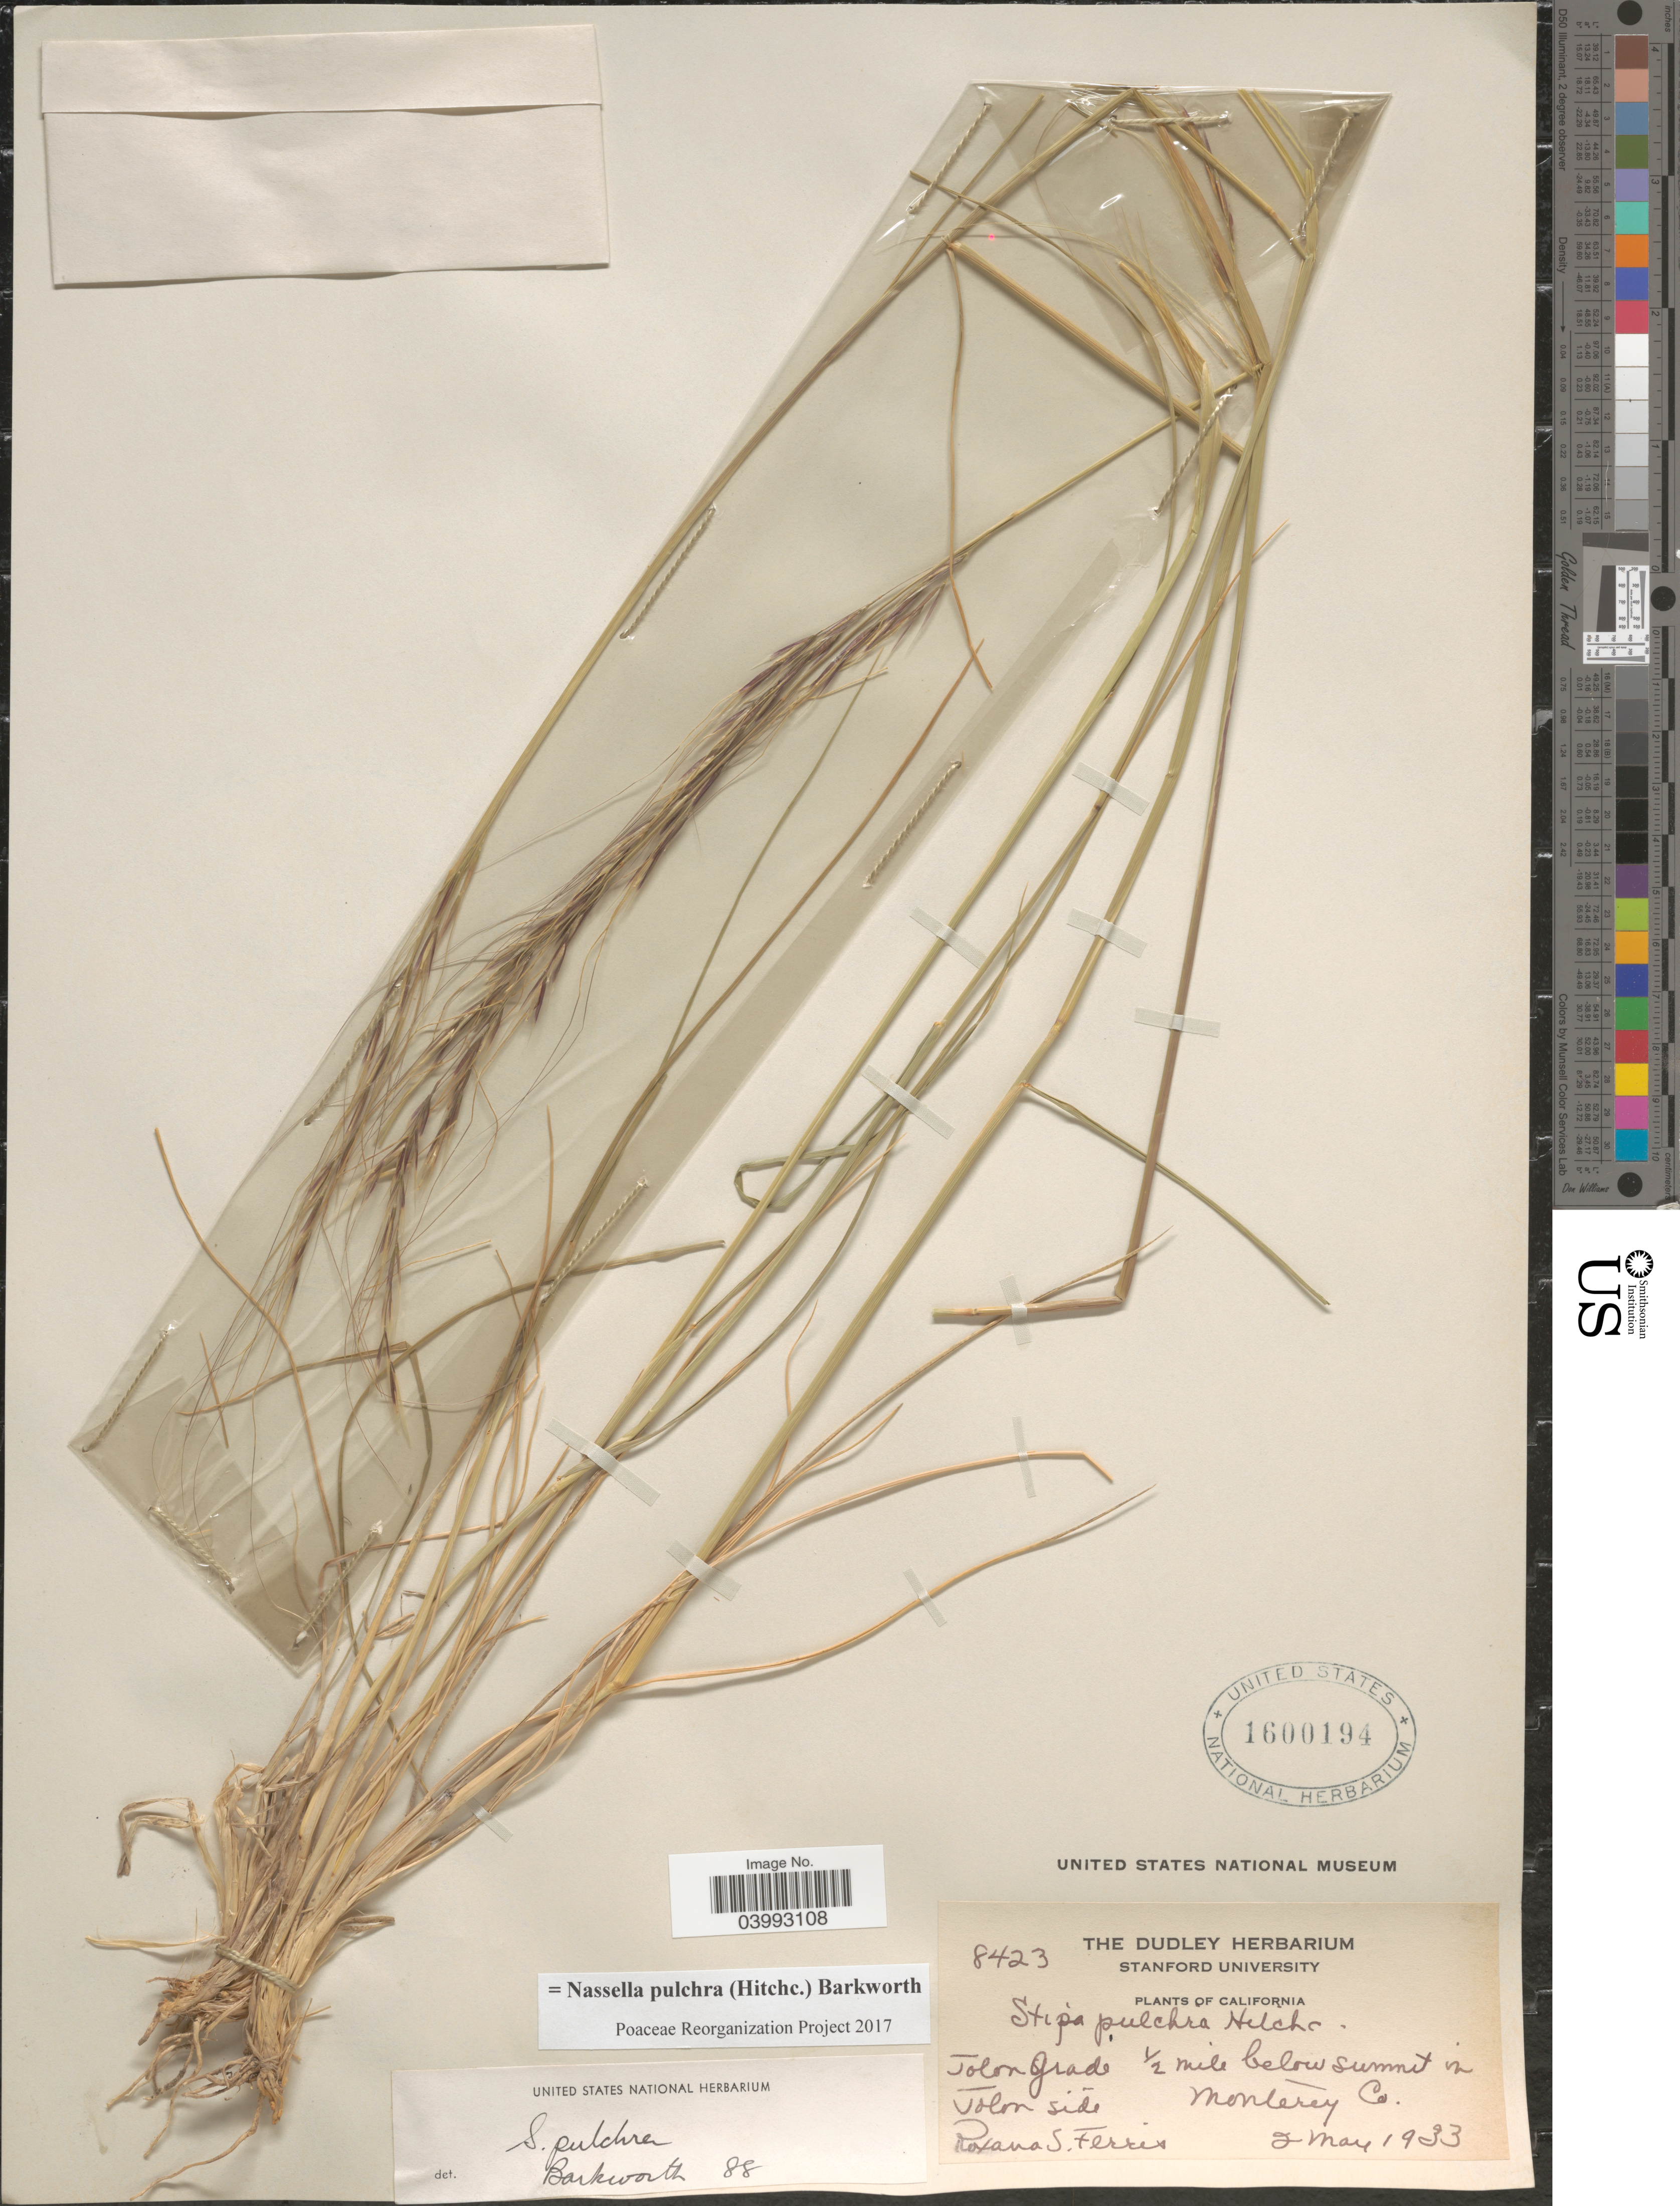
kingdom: Plantae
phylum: Tracheophyta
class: Liliopsida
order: Poales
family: Poaceae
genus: Nassella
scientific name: Nassella pulchra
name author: (Hitchc.) Barkworth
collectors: R. S. Ferris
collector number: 8423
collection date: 1933-05-02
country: United States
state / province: California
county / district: Monterey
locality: Tolon Grade ½ mile below summit in Tolon side. Monterey Co.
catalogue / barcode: US 1600194